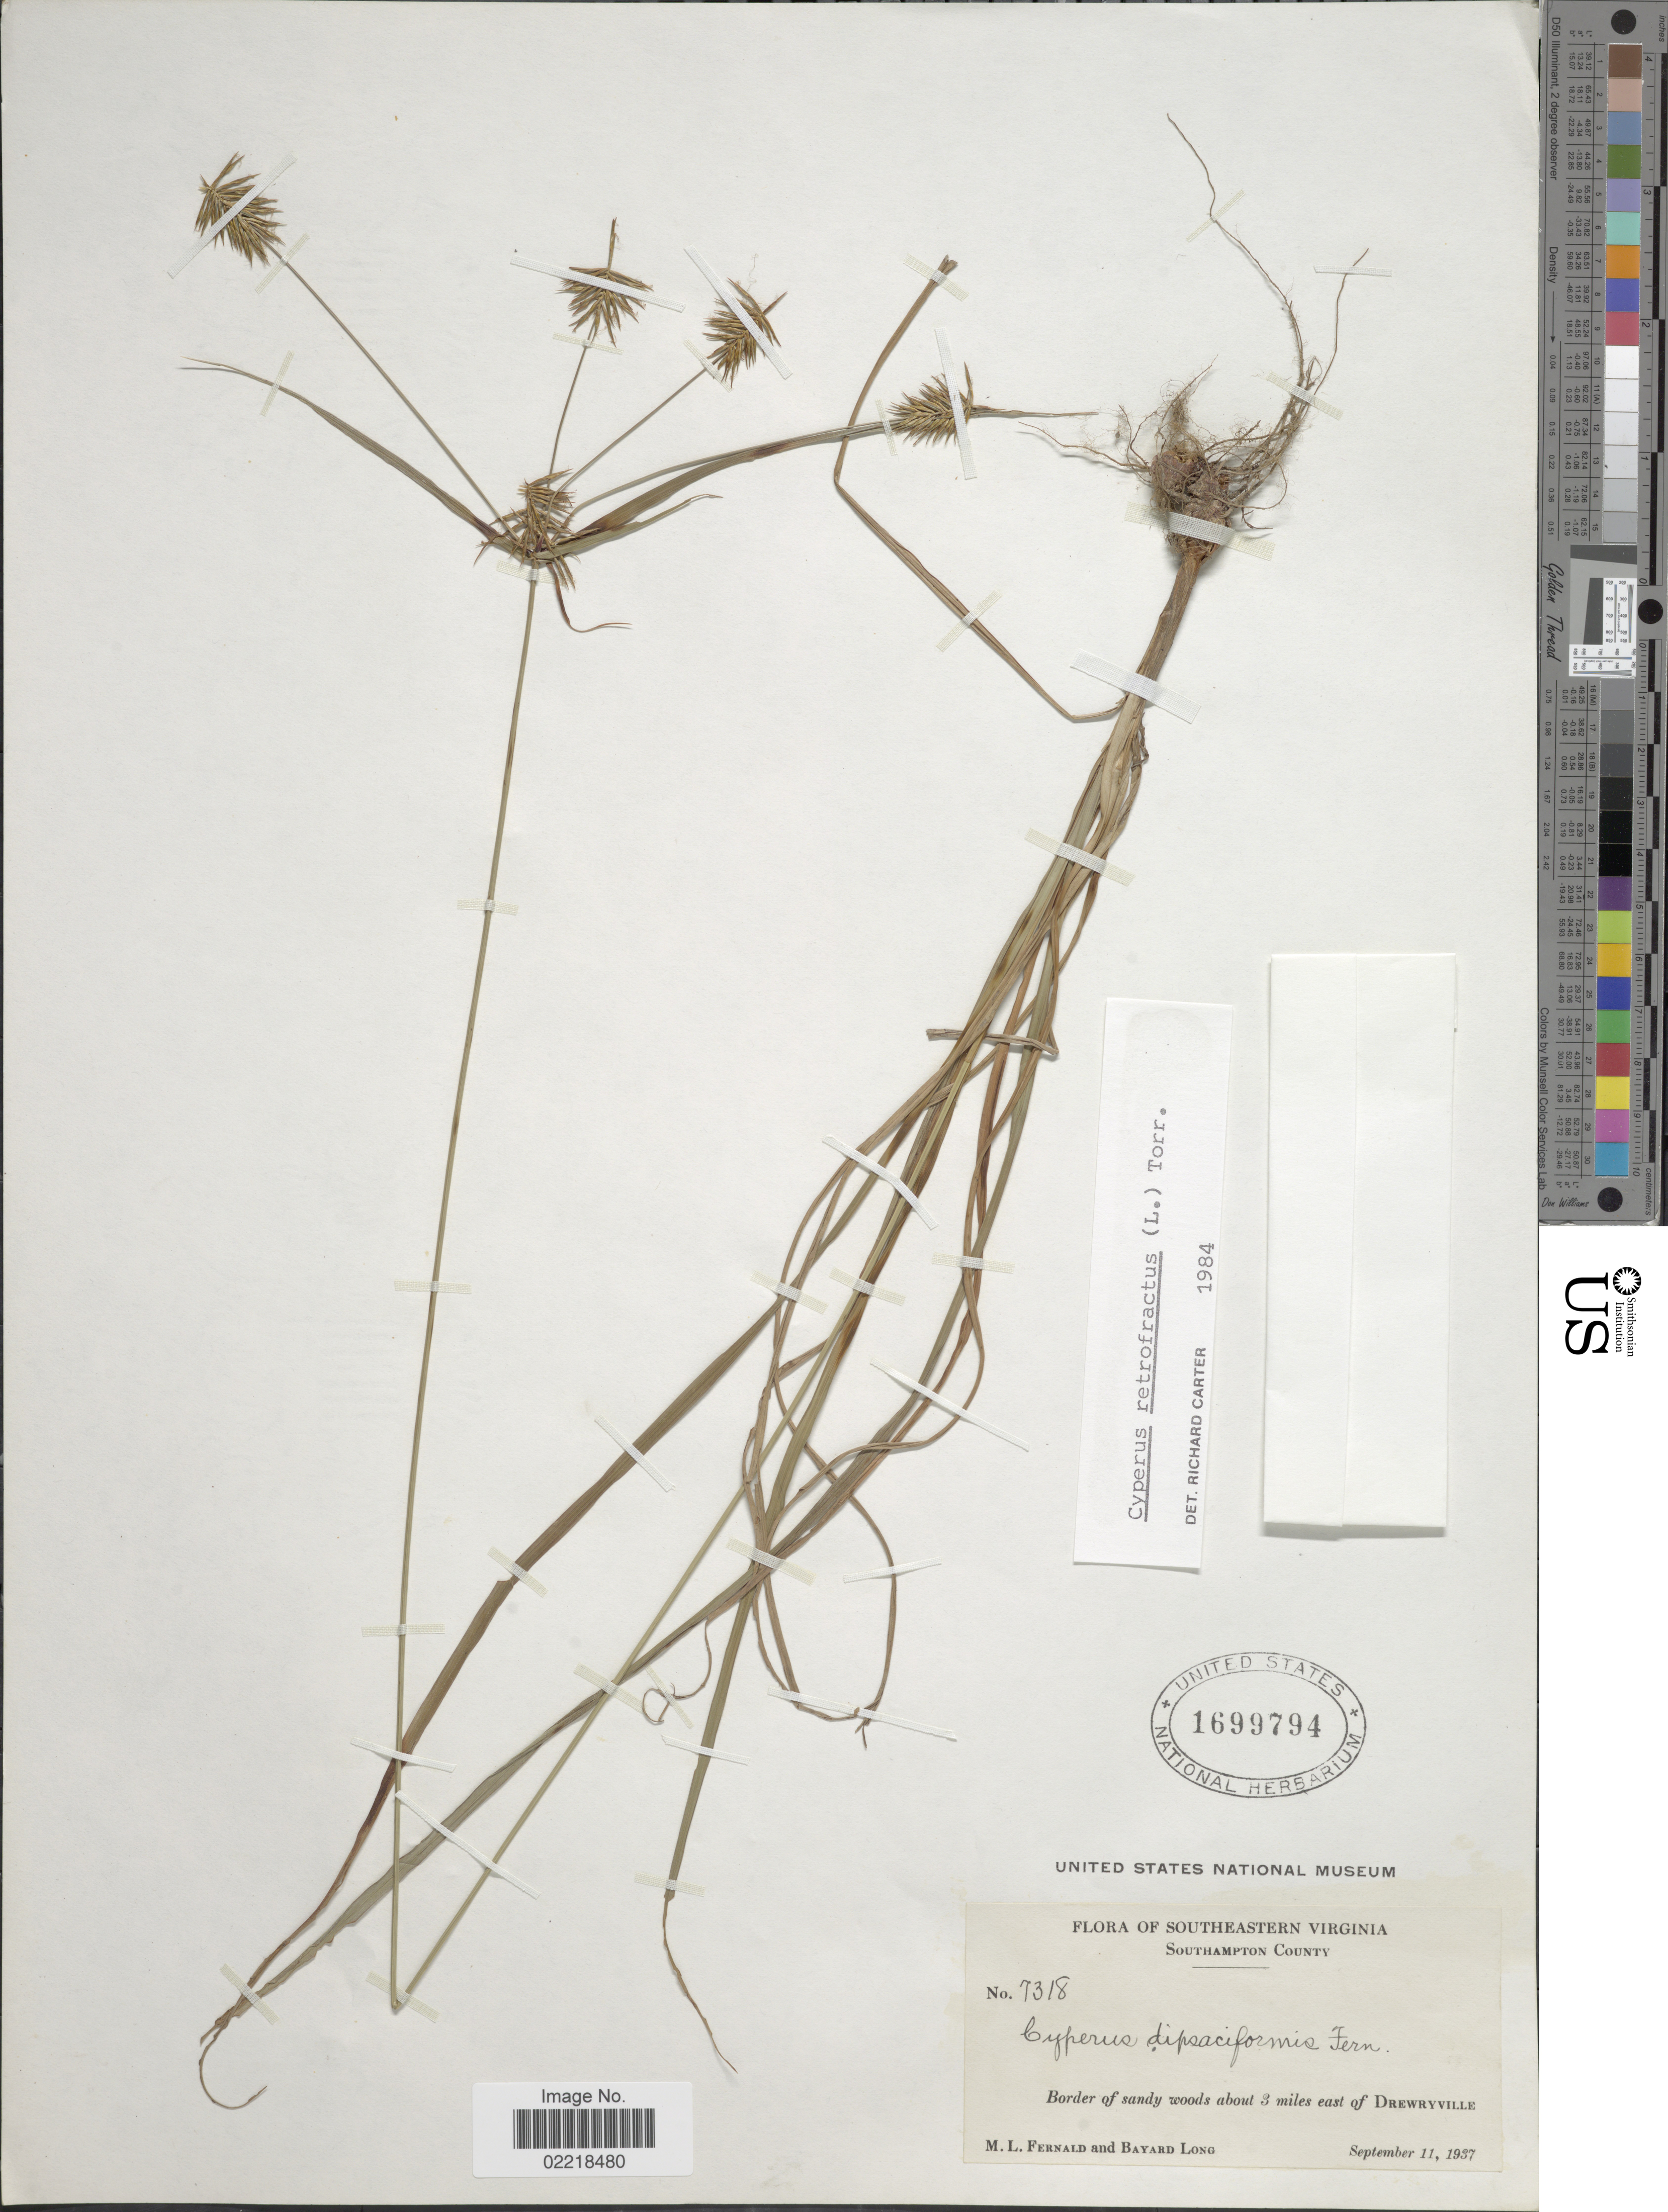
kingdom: Plantae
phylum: Tracheophyta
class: Liliopsida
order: Poales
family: Cyperaceae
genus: Cyperus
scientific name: Cyperus retrofractus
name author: (L.) Torr.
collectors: M. L. Fernald & B. Long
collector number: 7318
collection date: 1937-09-11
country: United States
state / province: Virginia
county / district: Southampton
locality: Southeastern Virginia, Southampton County, border of sandy woods about 3 miles east of Drewryville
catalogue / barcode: US 1699794